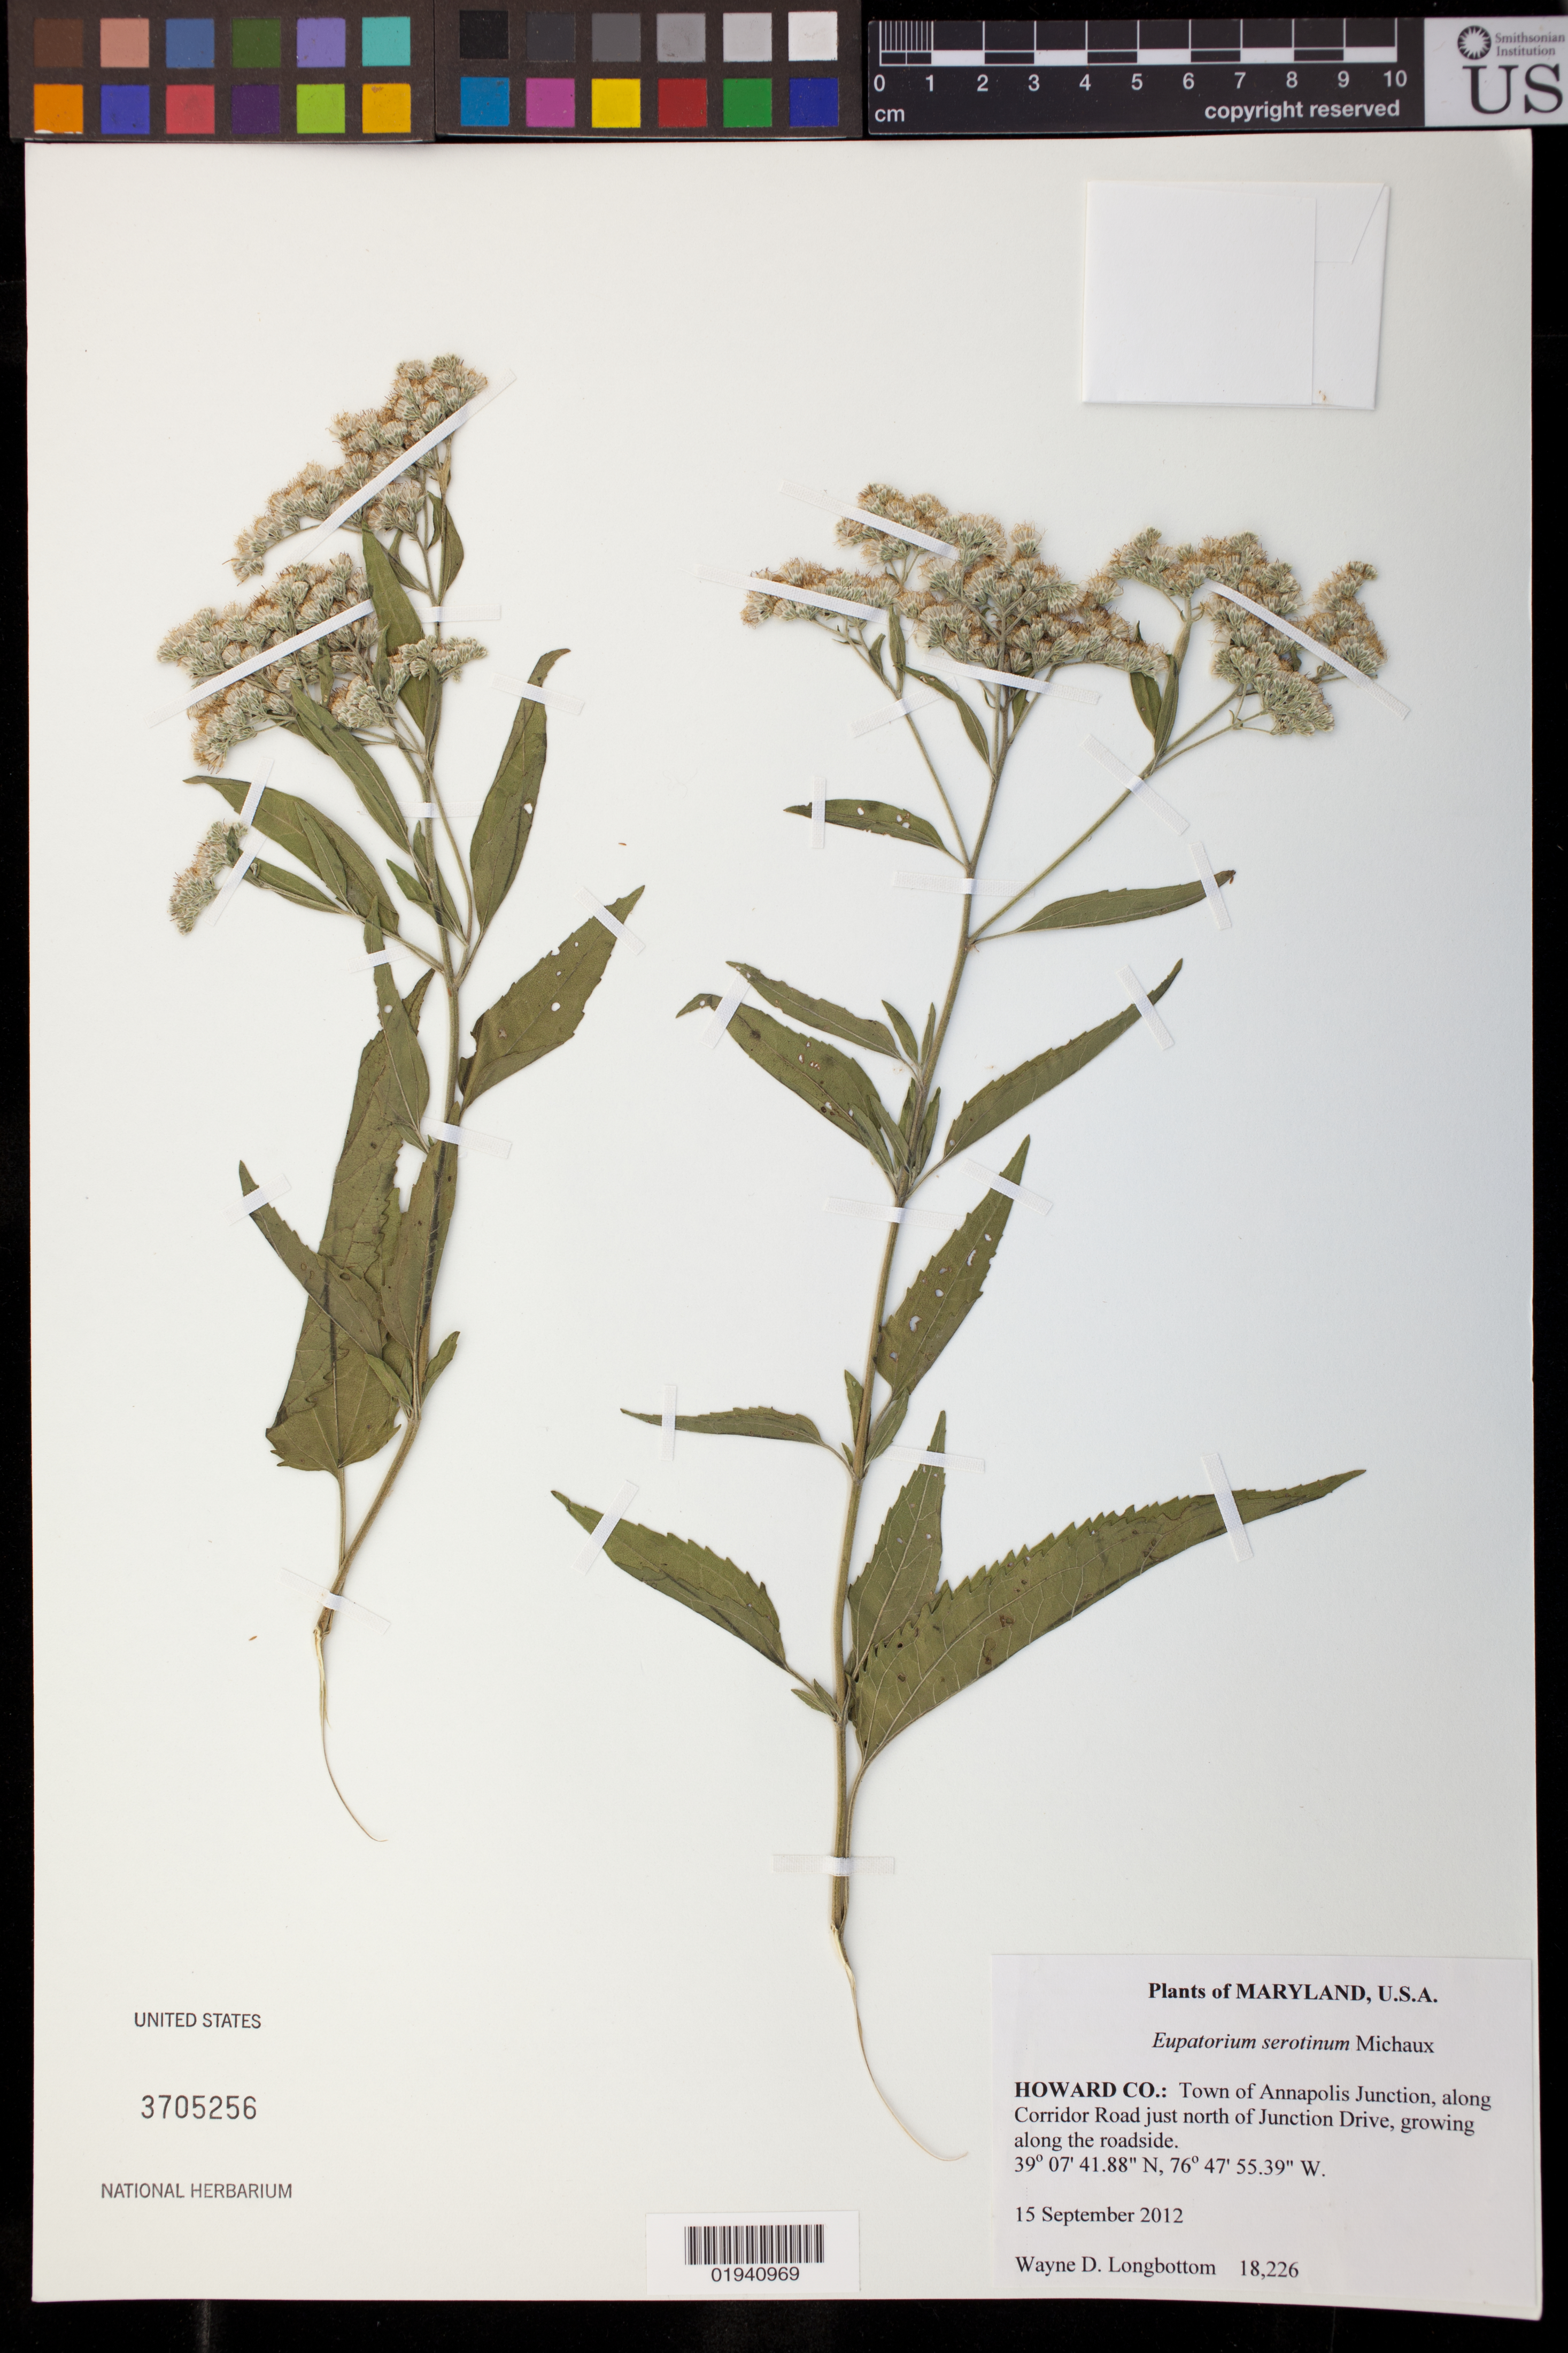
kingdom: Plantae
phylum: Tracheophyta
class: Magnoliopsida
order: Asterales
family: Asteraceae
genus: Eupatorium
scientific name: Eupatorium serotinum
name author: Michx.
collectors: W. D. Longbottom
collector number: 18226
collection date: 2012-09-15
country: United States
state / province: Maryland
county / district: Howard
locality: Town of Annapolis Junction, along Corridor Road just north of Junction Drive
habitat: growing along roadside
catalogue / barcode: US 3705256